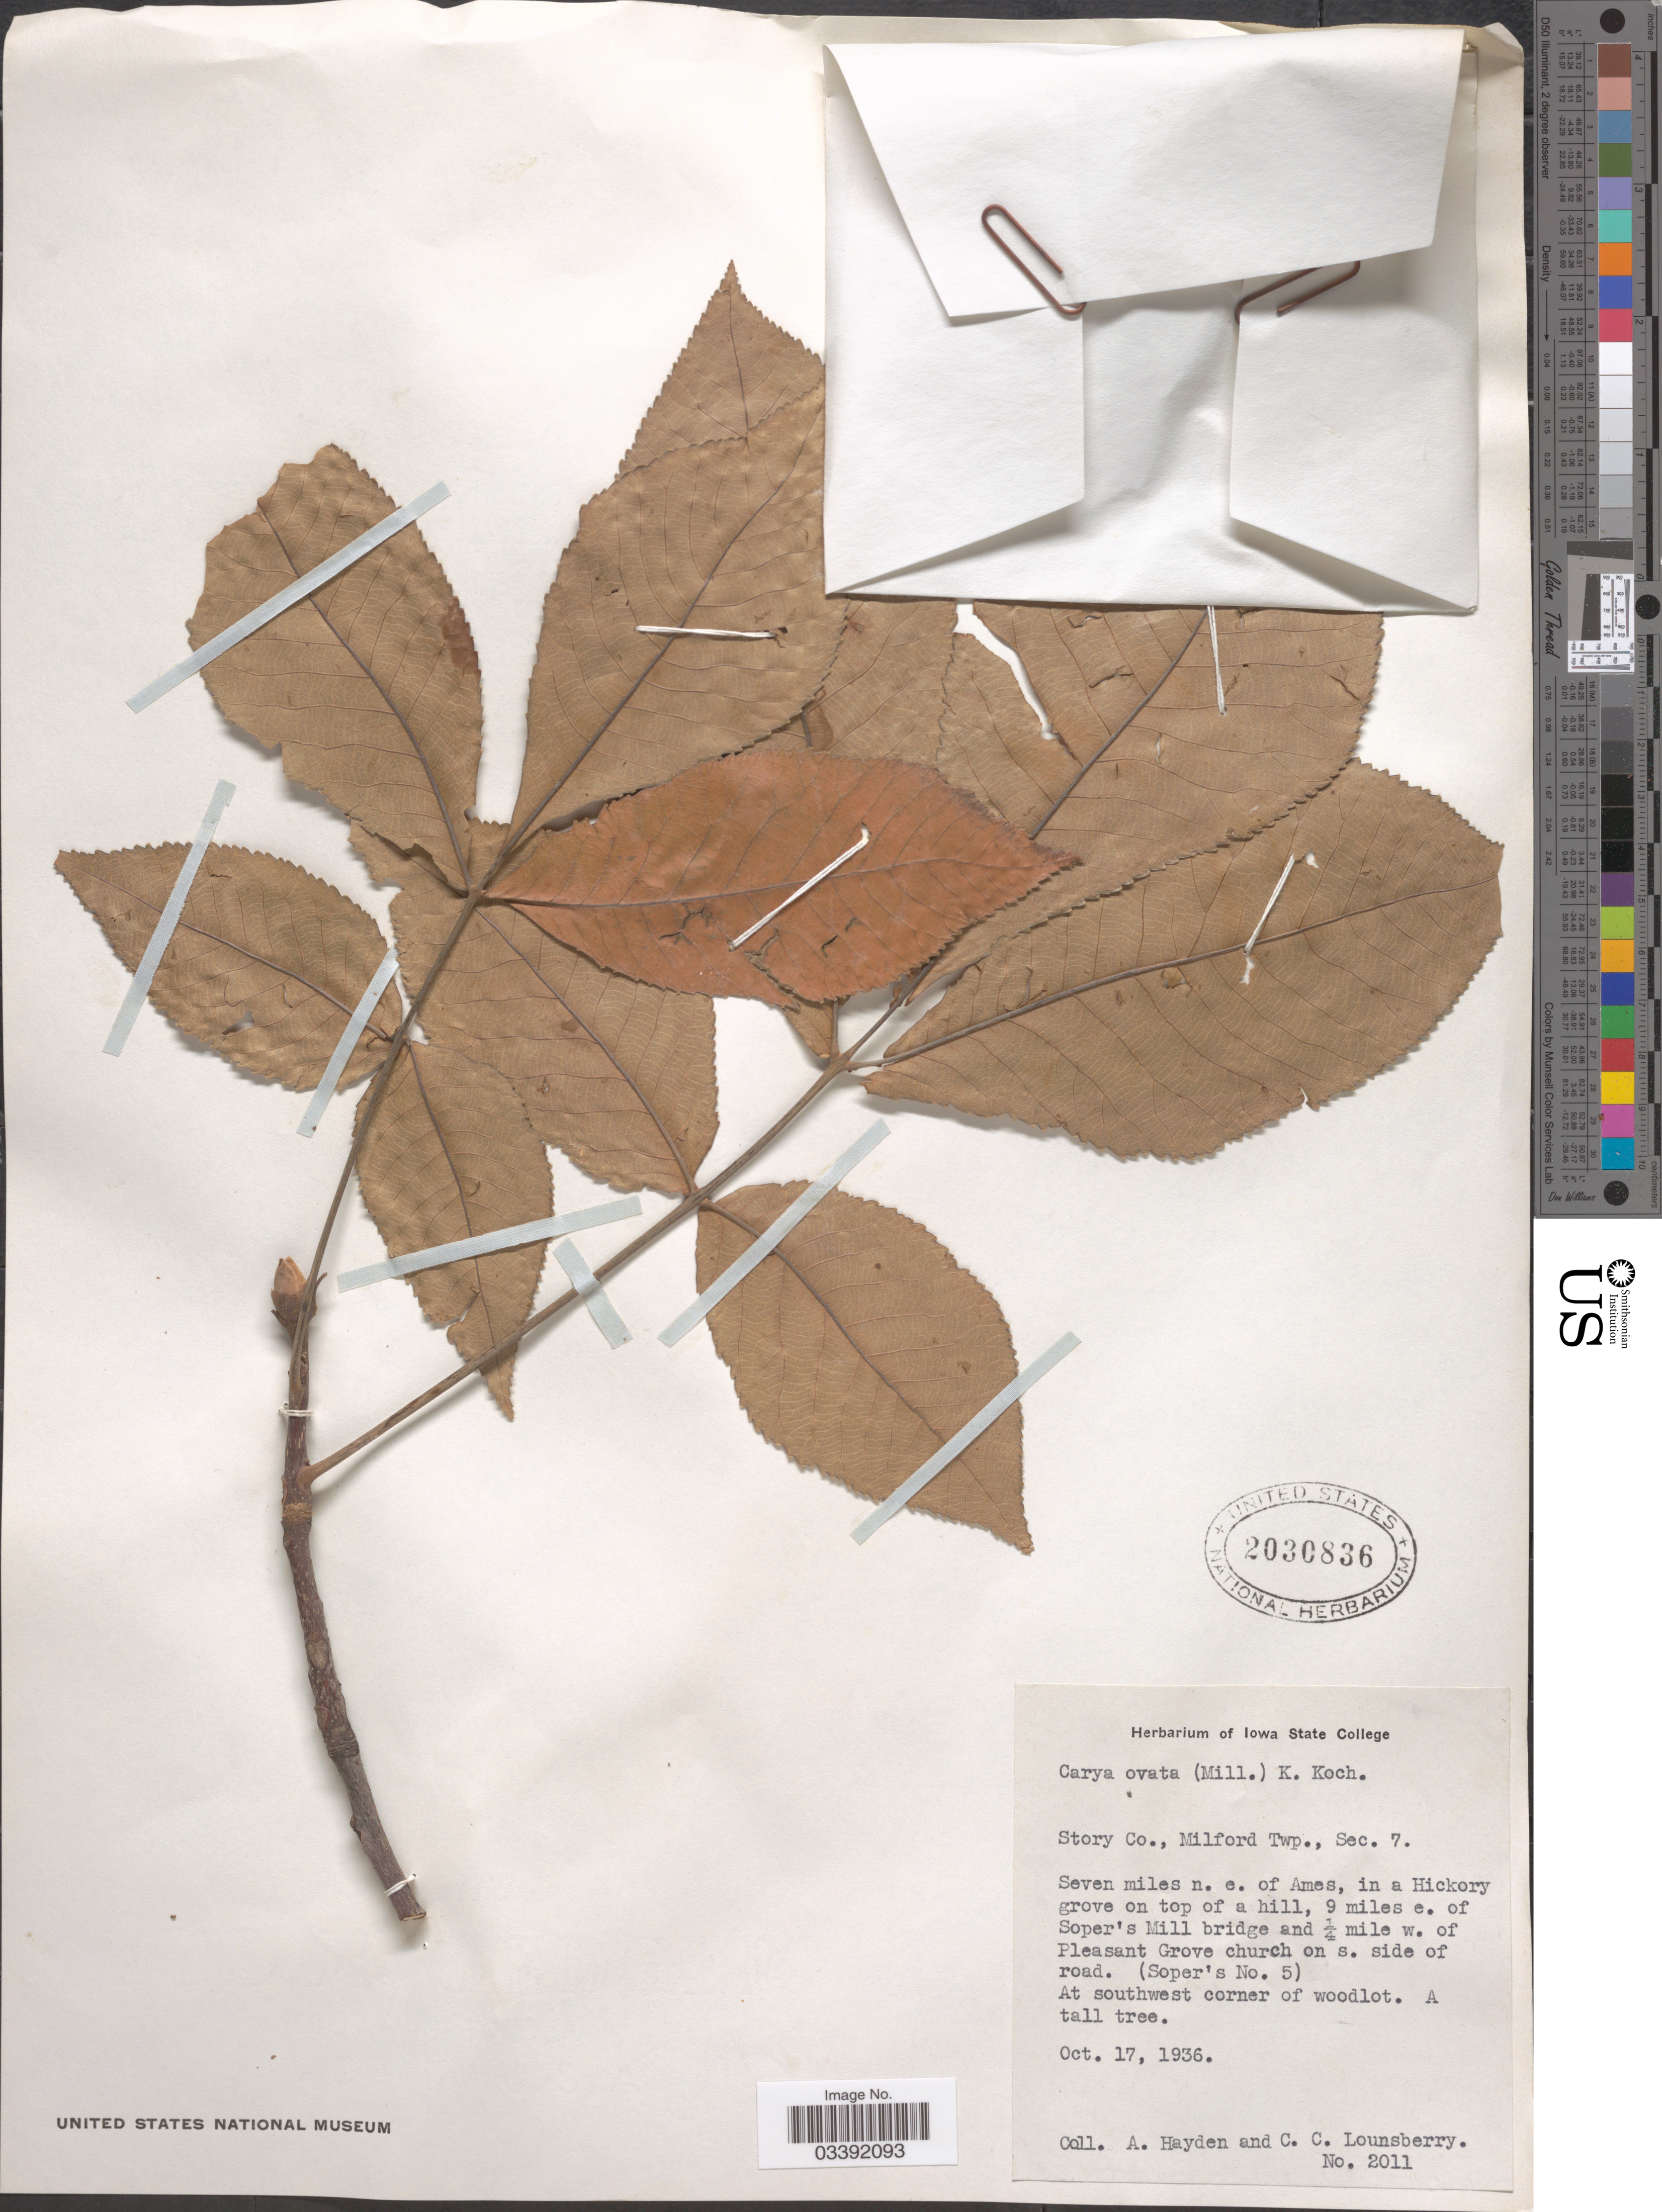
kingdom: Plantae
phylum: Tracheophyta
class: Magnoliopsida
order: Fagales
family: Juglandaceae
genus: Carya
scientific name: Carya ovata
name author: (Mill.) K. Koch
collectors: Ada Hayden & C. Lounsberry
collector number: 2011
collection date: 1936-10-17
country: United States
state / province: Iowa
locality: Story Co., Milford Twp., Sec. 7. Seven miles n.e. of Ames, in a Hickory grove on top of a hill, 9 miles e. of Soper's Mill bridge and ¼ mile w. of Pleasant Grove church on s. side of road. (Soper's No. 5). At southwest corner of woodlot.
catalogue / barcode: US 2030836